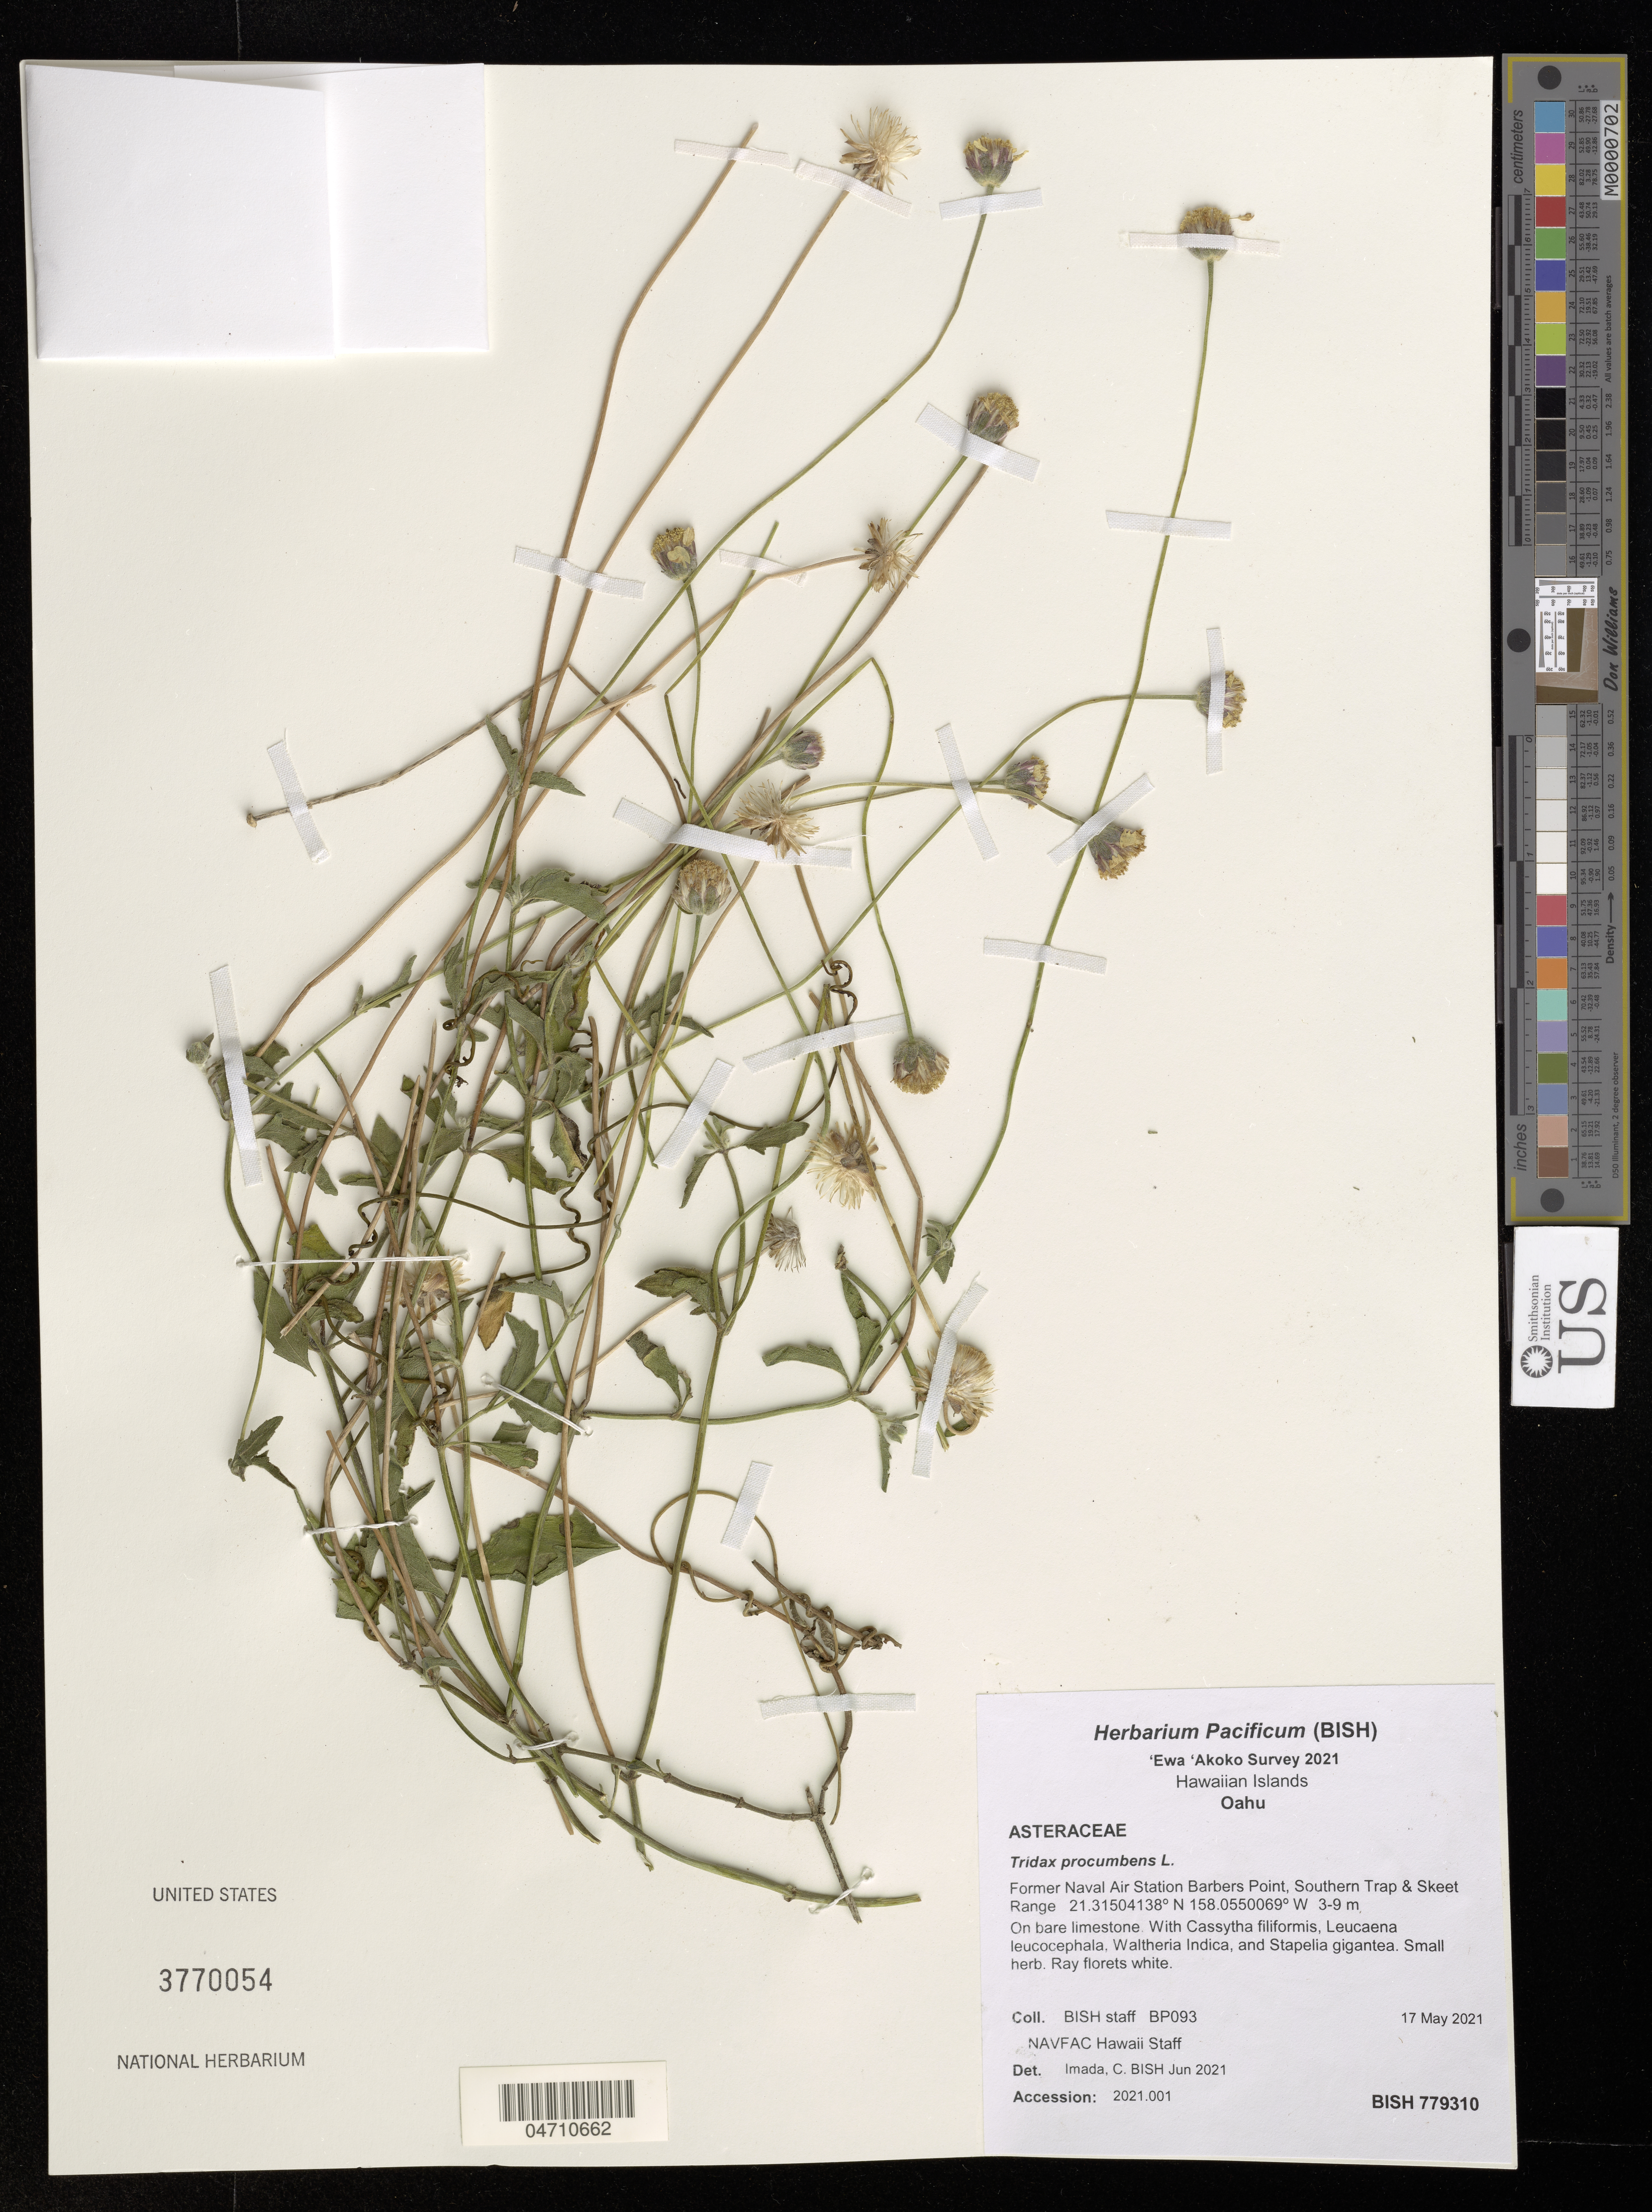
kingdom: Plantae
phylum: Tracheophyta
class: Magnoliopsida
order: Asterales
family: Asteraceae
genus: Tridax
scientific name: Tridax procumbens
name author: L.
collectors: Bernice P. Bishop Museum & N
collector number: BP093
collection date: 2021-05-17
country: United States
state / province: Hawaii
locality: Hawaiian Islands. Oahu. Former Naval Air Station Barbers Point, Southern Trap & Skeet Range.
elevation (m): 3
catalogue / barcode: US 3770054